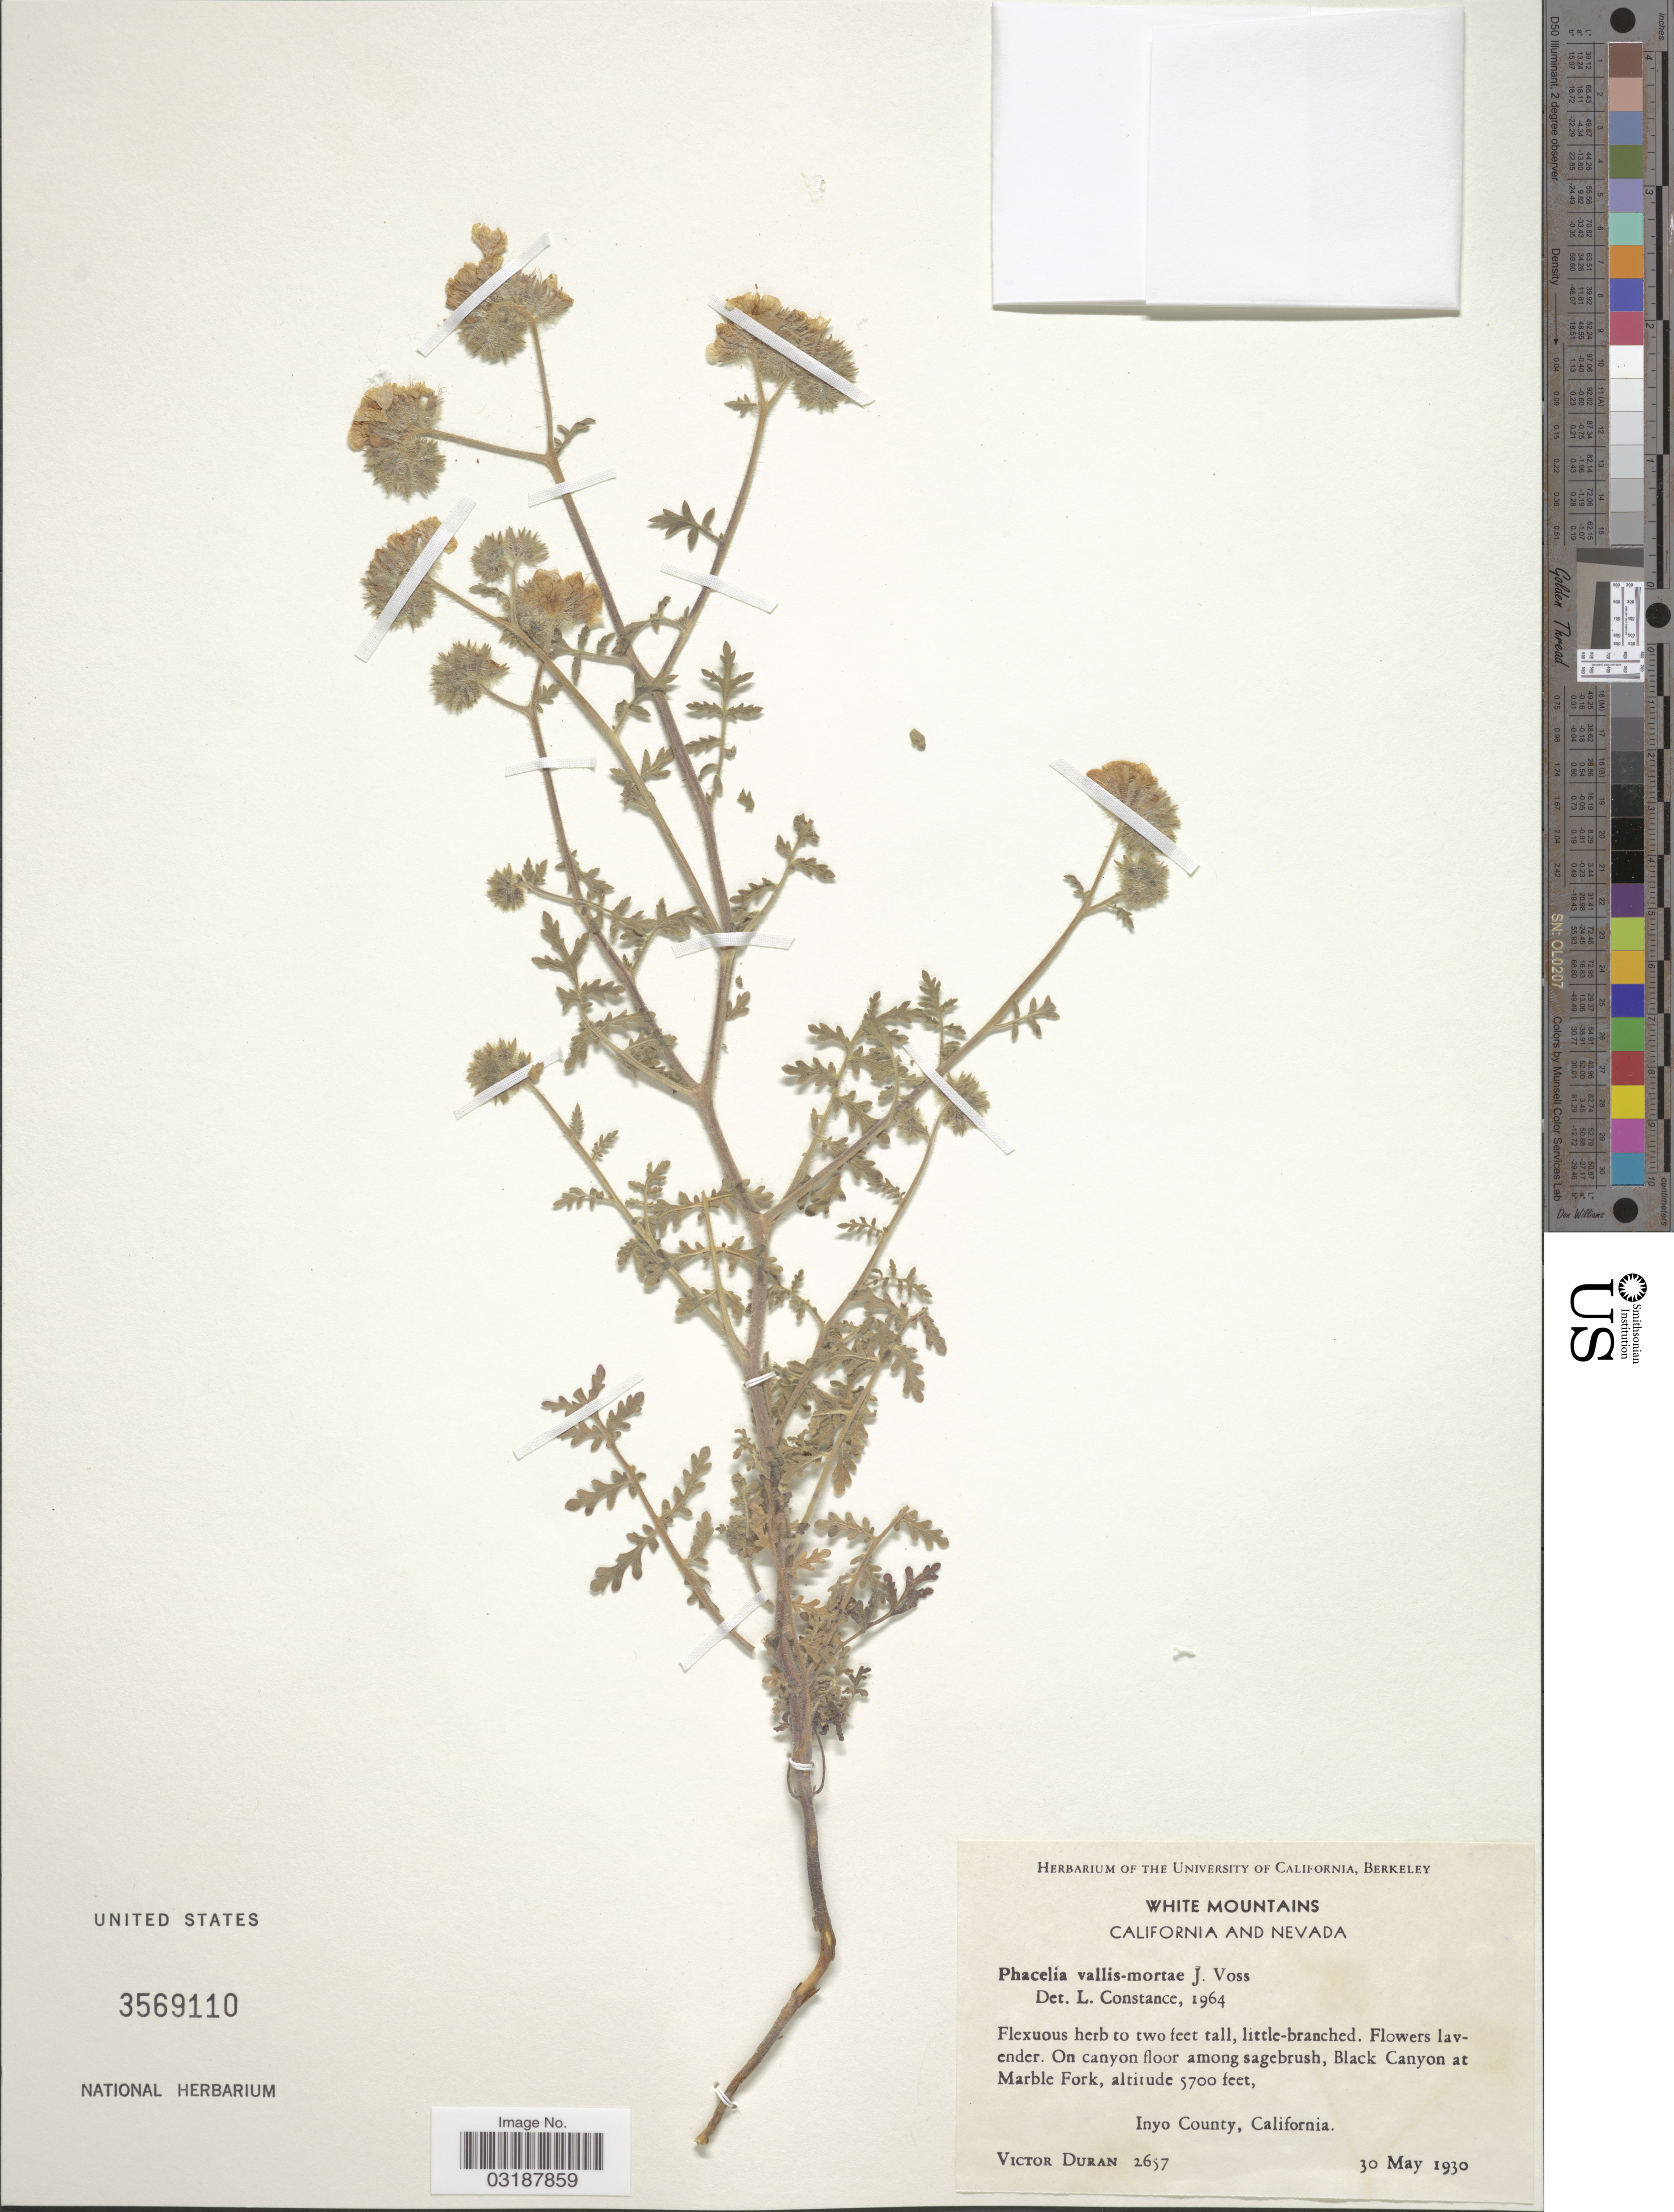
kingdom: Plantae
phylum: Tracheophyta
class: Magnoliopsida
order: Boraginales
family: Hydrophyllaceae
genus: Phacelia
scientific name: Phacelia vallis-mortae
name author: J.W. Voss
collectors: V. Duran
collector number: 2657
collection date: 1930-05-30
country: United States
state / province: California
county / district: Inyo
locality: White Mountains, Black Canyon at Marble Fork, Inyo County.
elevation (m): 1737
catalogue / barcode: US 3569110